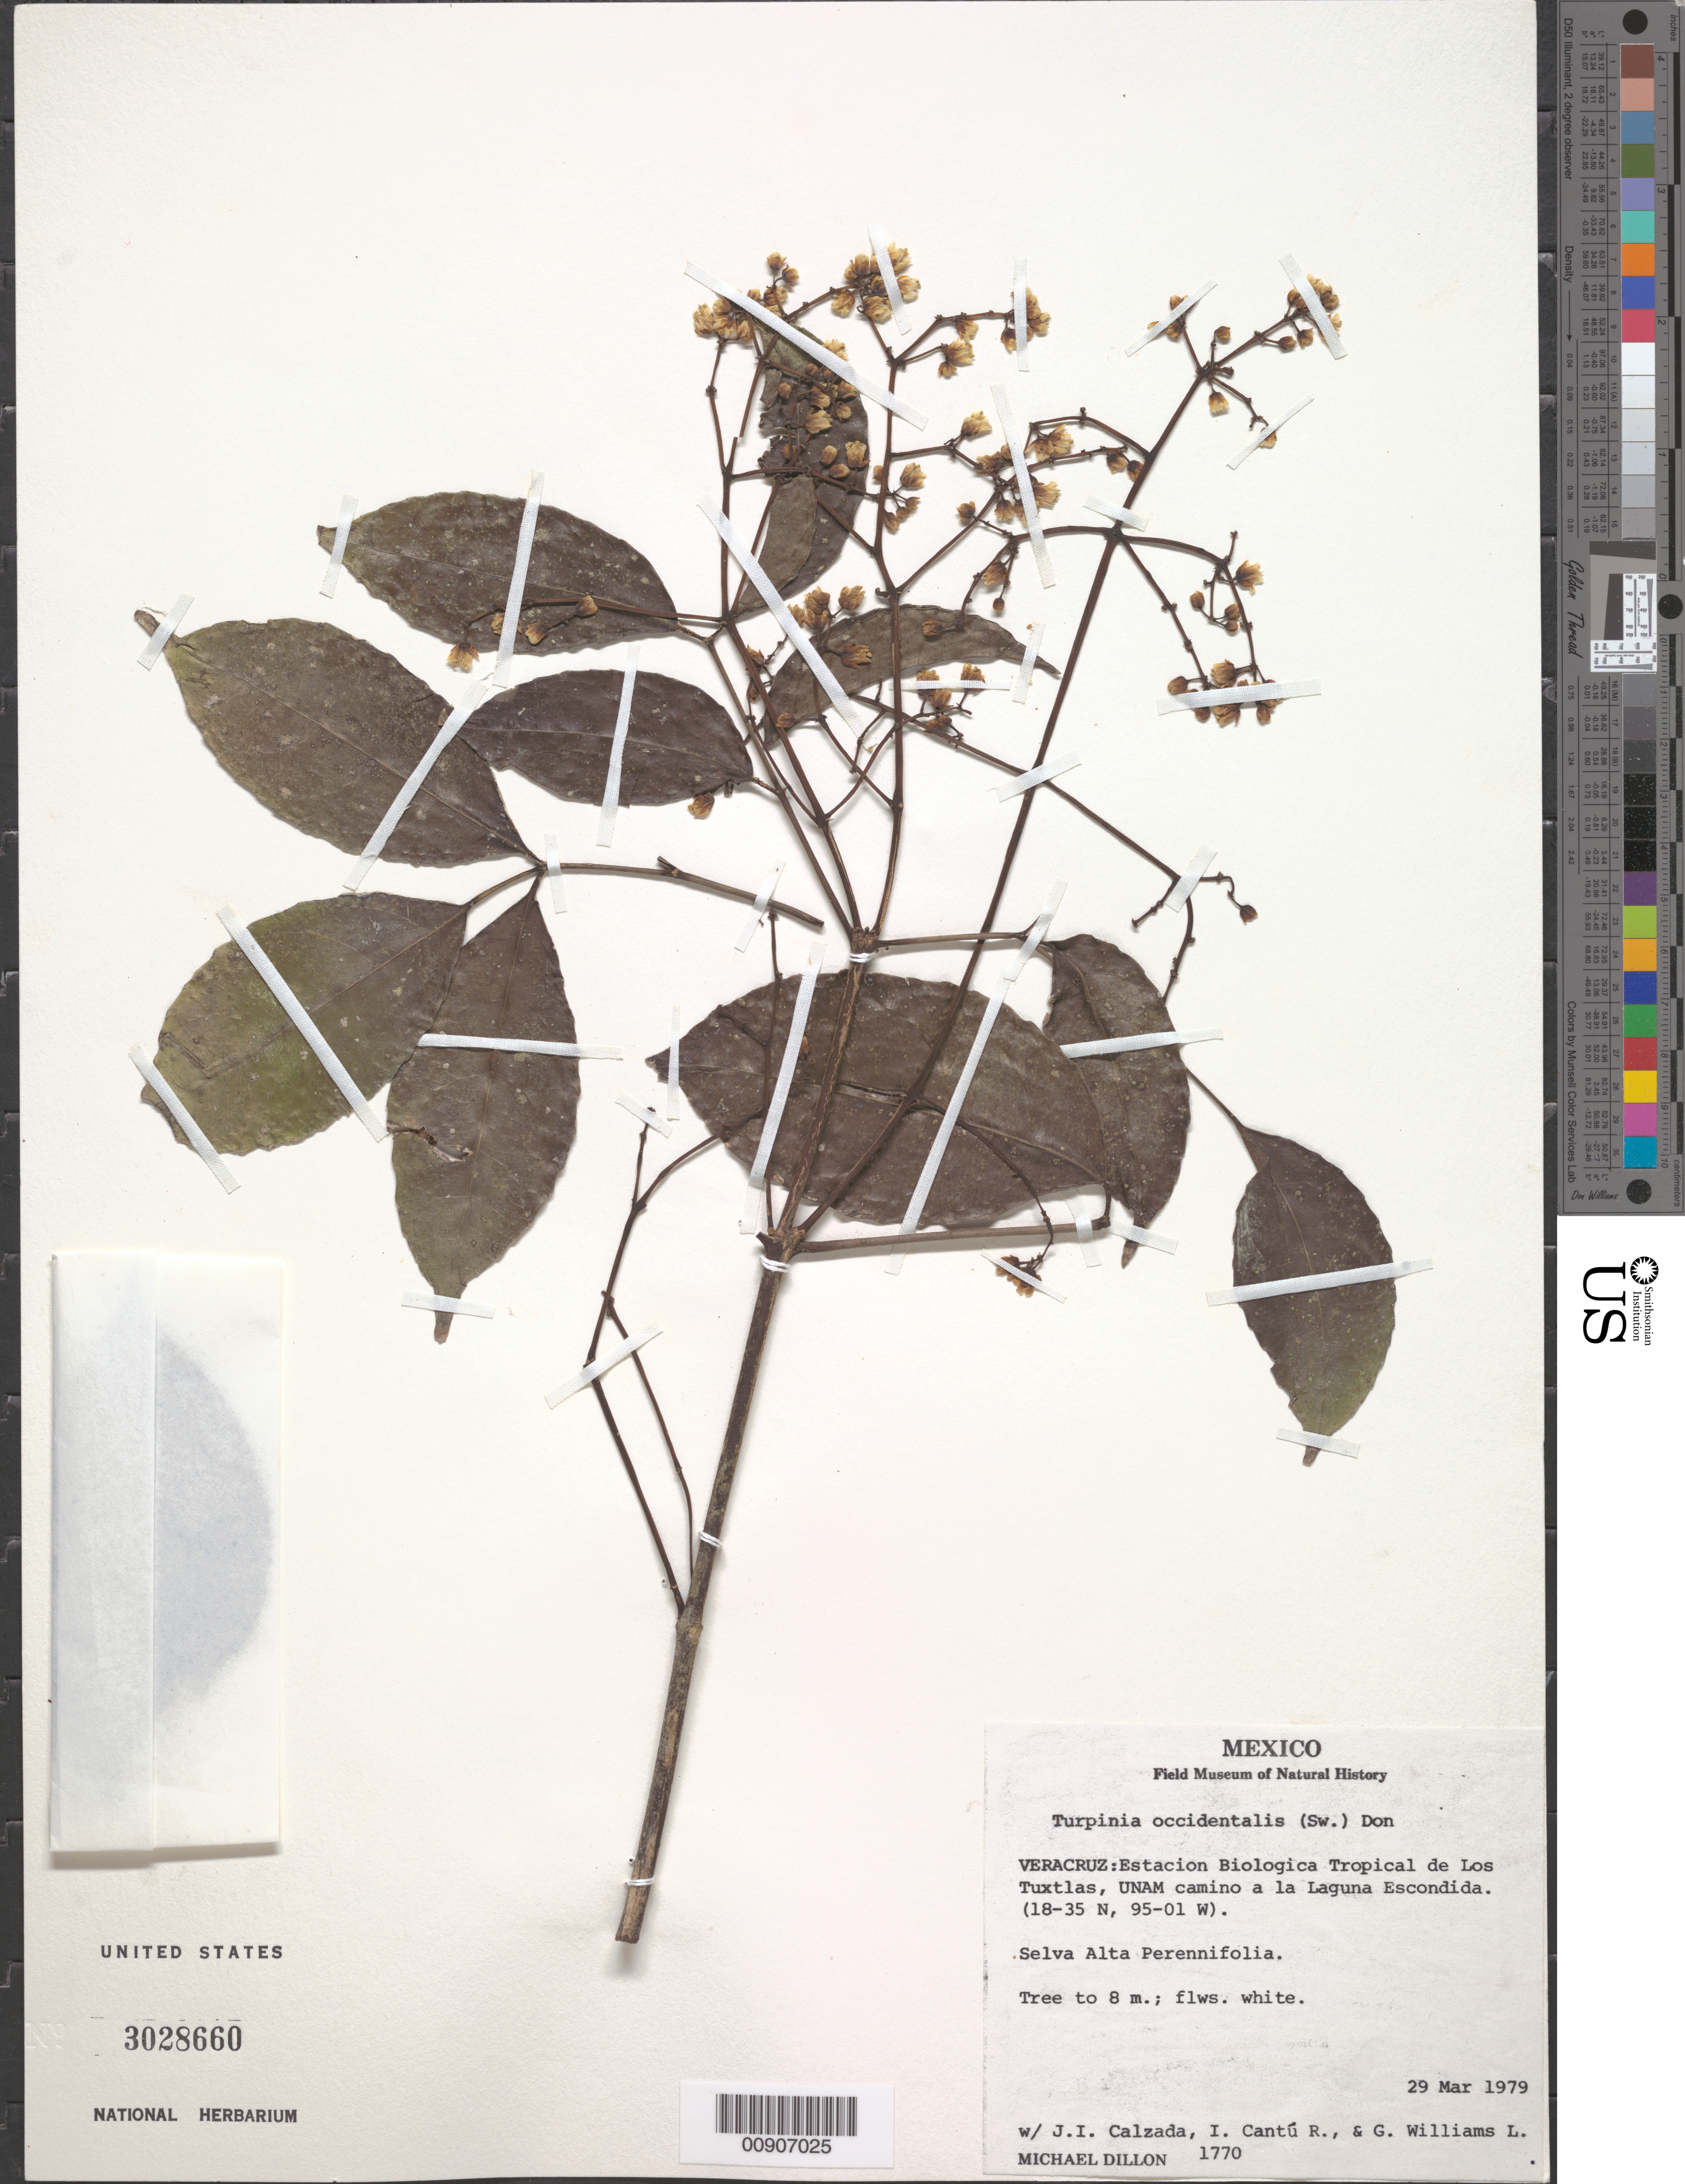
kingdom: Plantae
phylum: Tracheophyta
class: Magnoliopsida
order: Crossosomatales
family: Staphyleaceae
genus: Turpinia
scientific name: Turpinia occidentalis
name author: (Sw.) G. Don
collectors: M. O. Dillon, J. I. Calzada, I. Cantu R. & L. G. Williams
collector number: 1770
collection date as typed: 29 Mar 1979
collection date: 1979-03-29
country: Mexico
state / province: Veracruz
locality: Veracruz: Estación Biológica Tropical de los Tuxtlas, UNAM camino a la Laguna Escondida.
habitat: Selva Alta Perennifolia.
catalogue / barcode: US 3028660